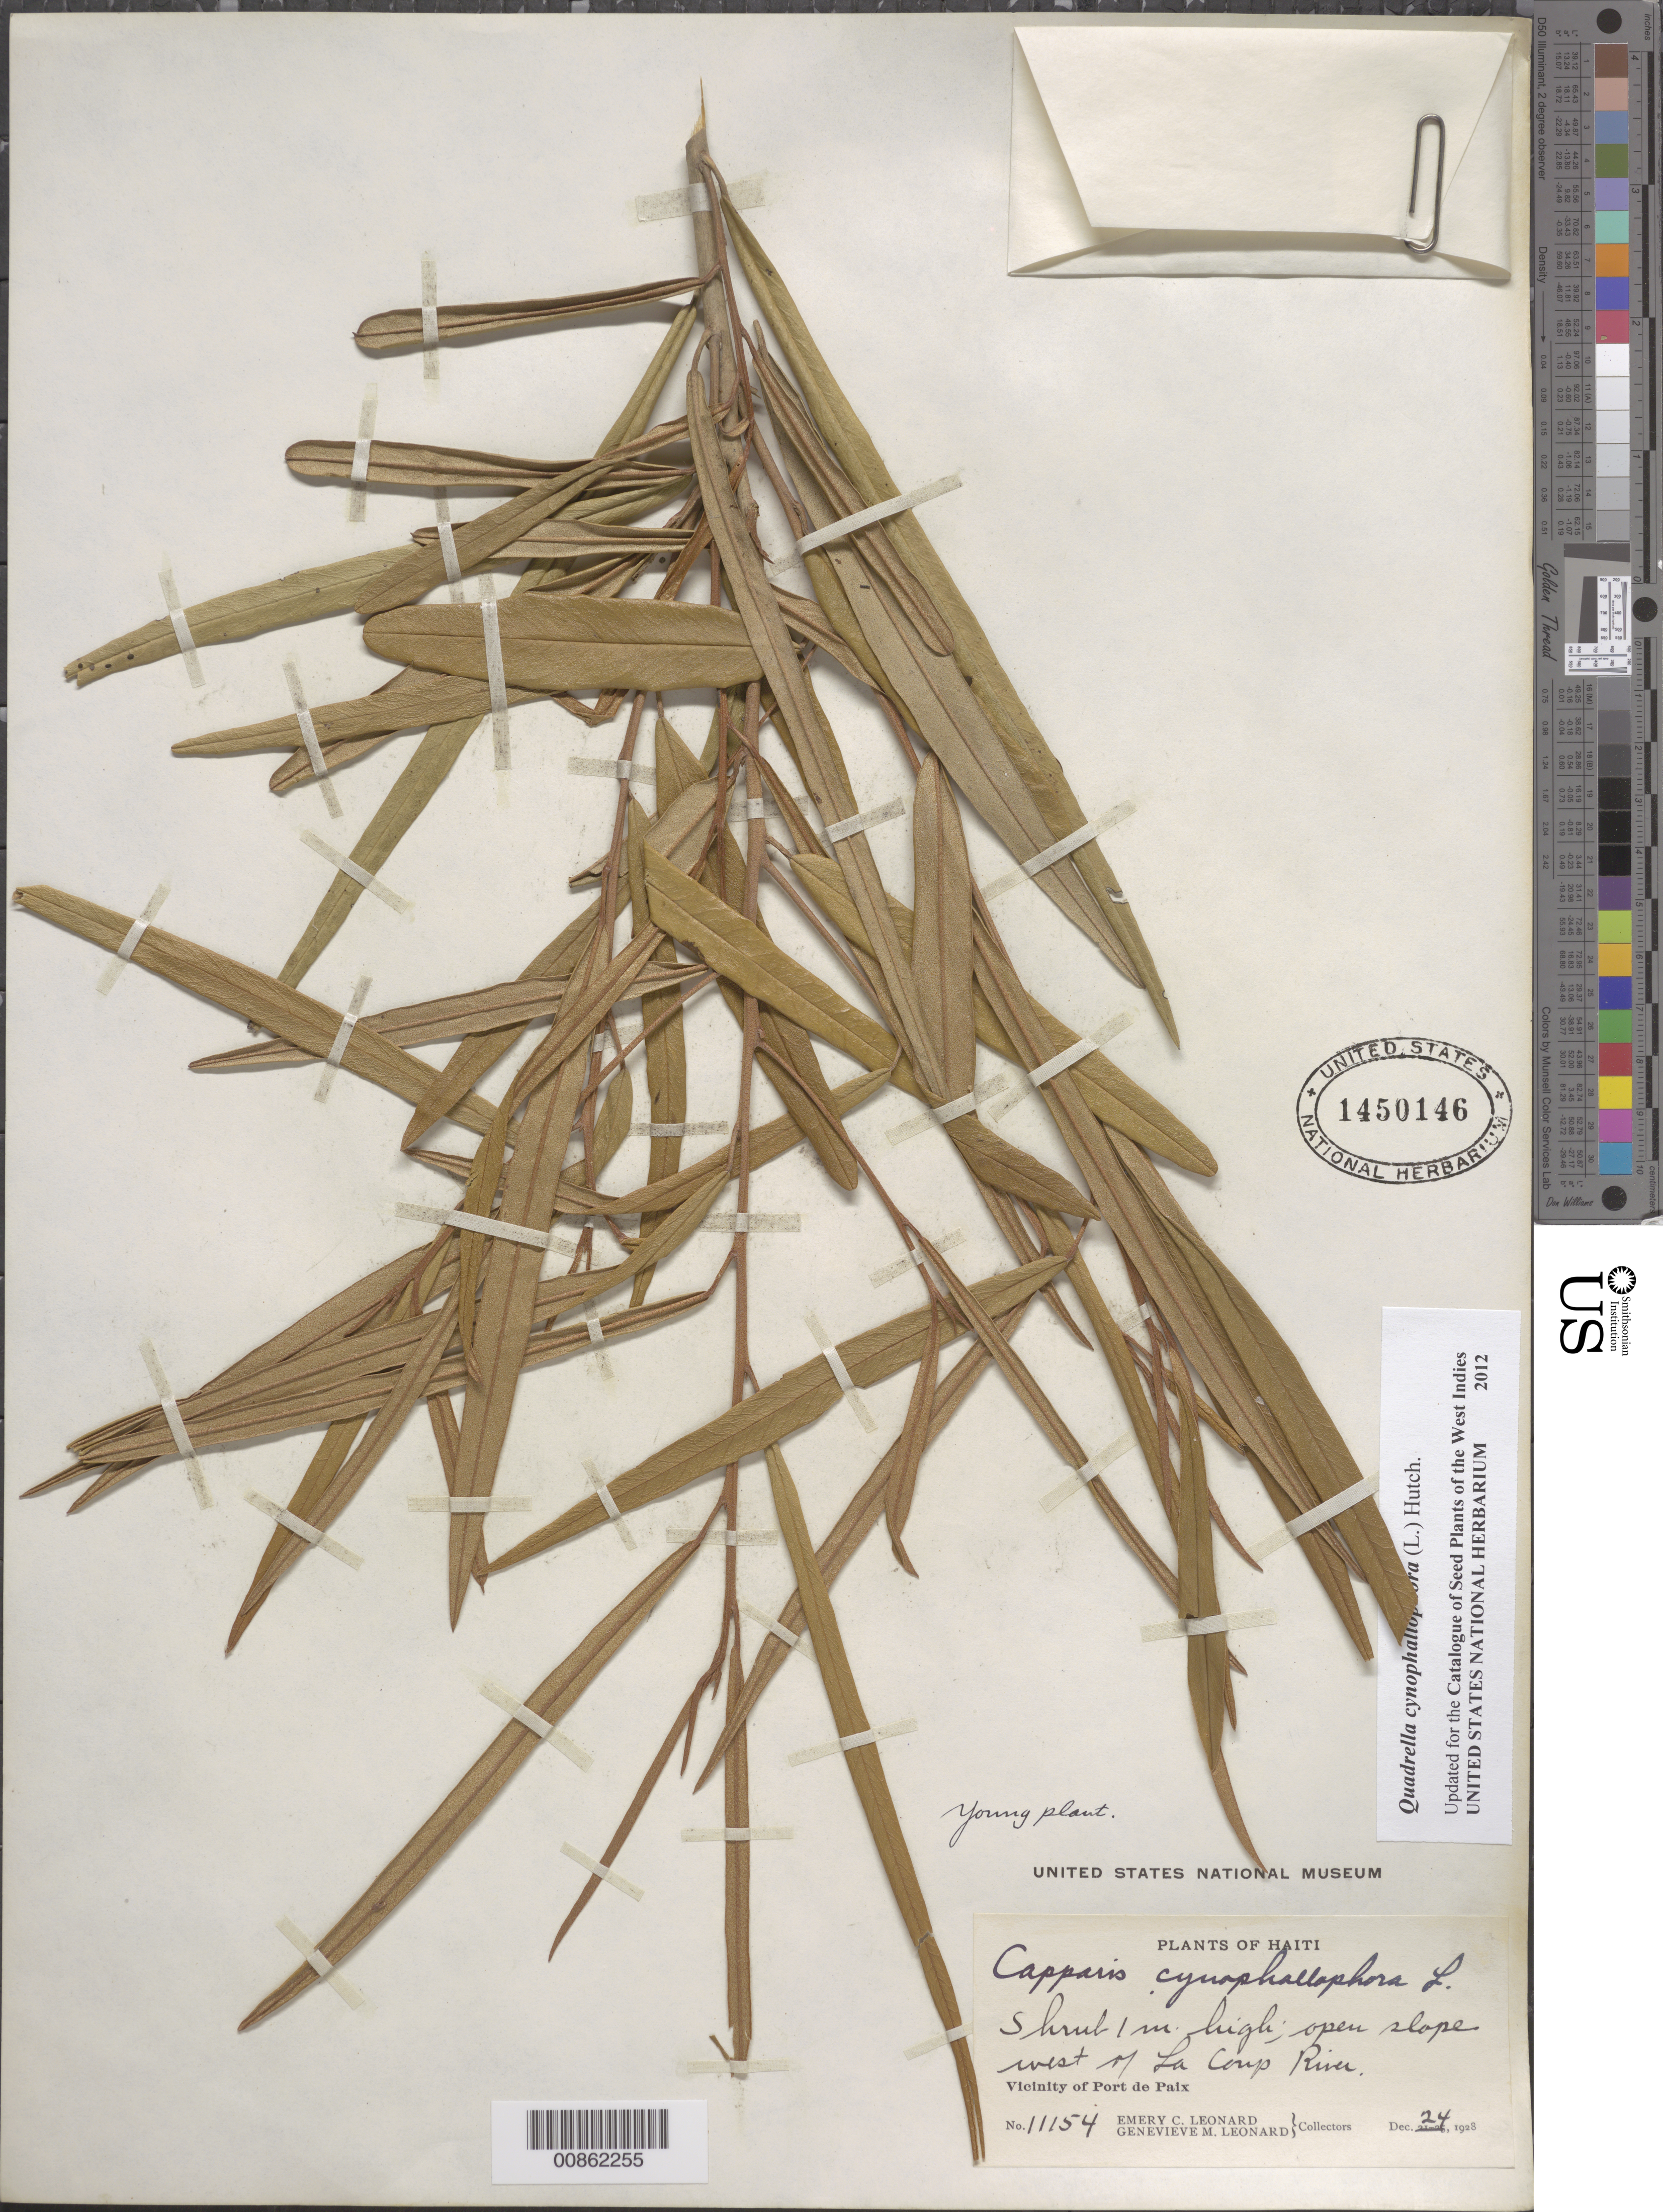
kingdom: Plantae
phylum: Tracheophyta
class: Magnoliopsida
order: Brassicales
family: Capparaceae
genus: Quadrella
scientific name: Quadrella cynophallophora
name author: (L.) Hutch.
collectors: E. C. Leonard & G. M. Leonard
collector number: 11154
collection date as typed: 24 Dec 1928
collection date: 1928-12-24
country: Haiti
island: Hispaniola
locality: Vicinity of Port de paix. West of La Coup River.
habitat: Open slope.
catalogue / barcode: US 1450146